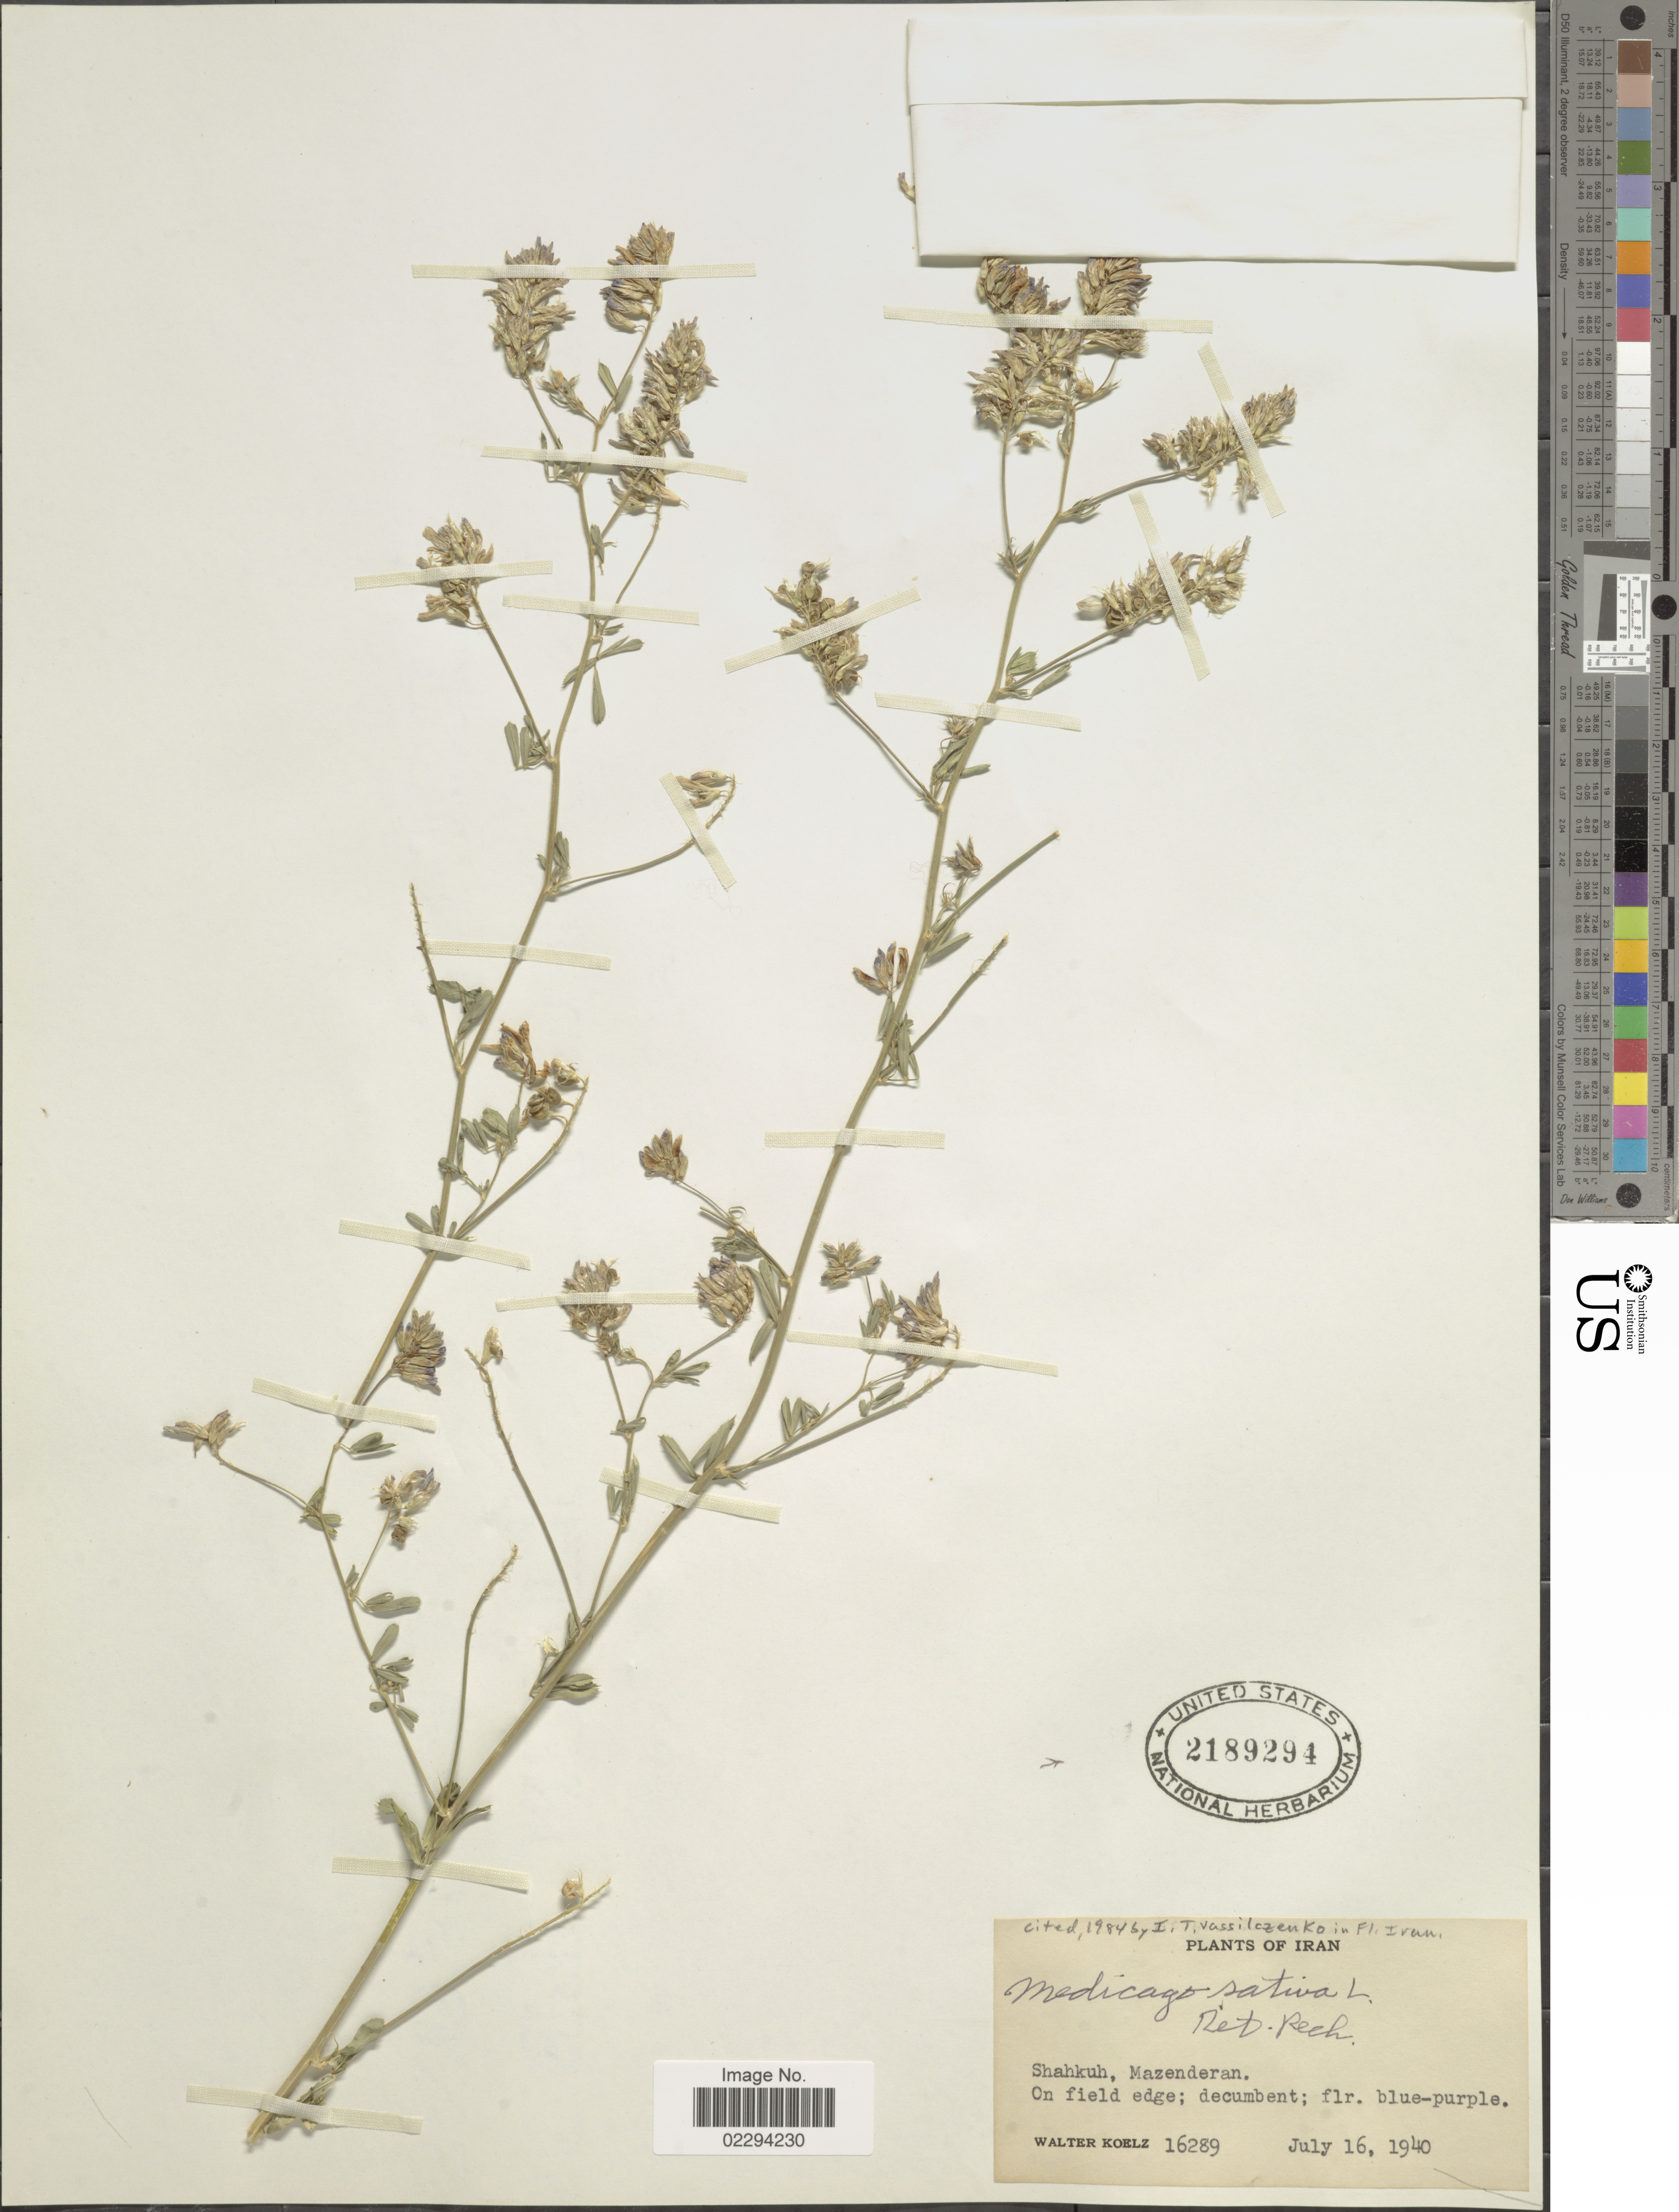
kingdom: Plantae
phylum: Tracheophyta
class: Magnoliopsida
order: Fabales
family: Fabaceae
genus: Medicago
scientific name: Medicago sativa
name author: L.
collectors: W. N. Koelz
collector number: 16289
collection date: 1940-07-16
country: Iran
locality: Shahkuh, Mazenderan, on field edge.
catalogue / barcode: US 2189294